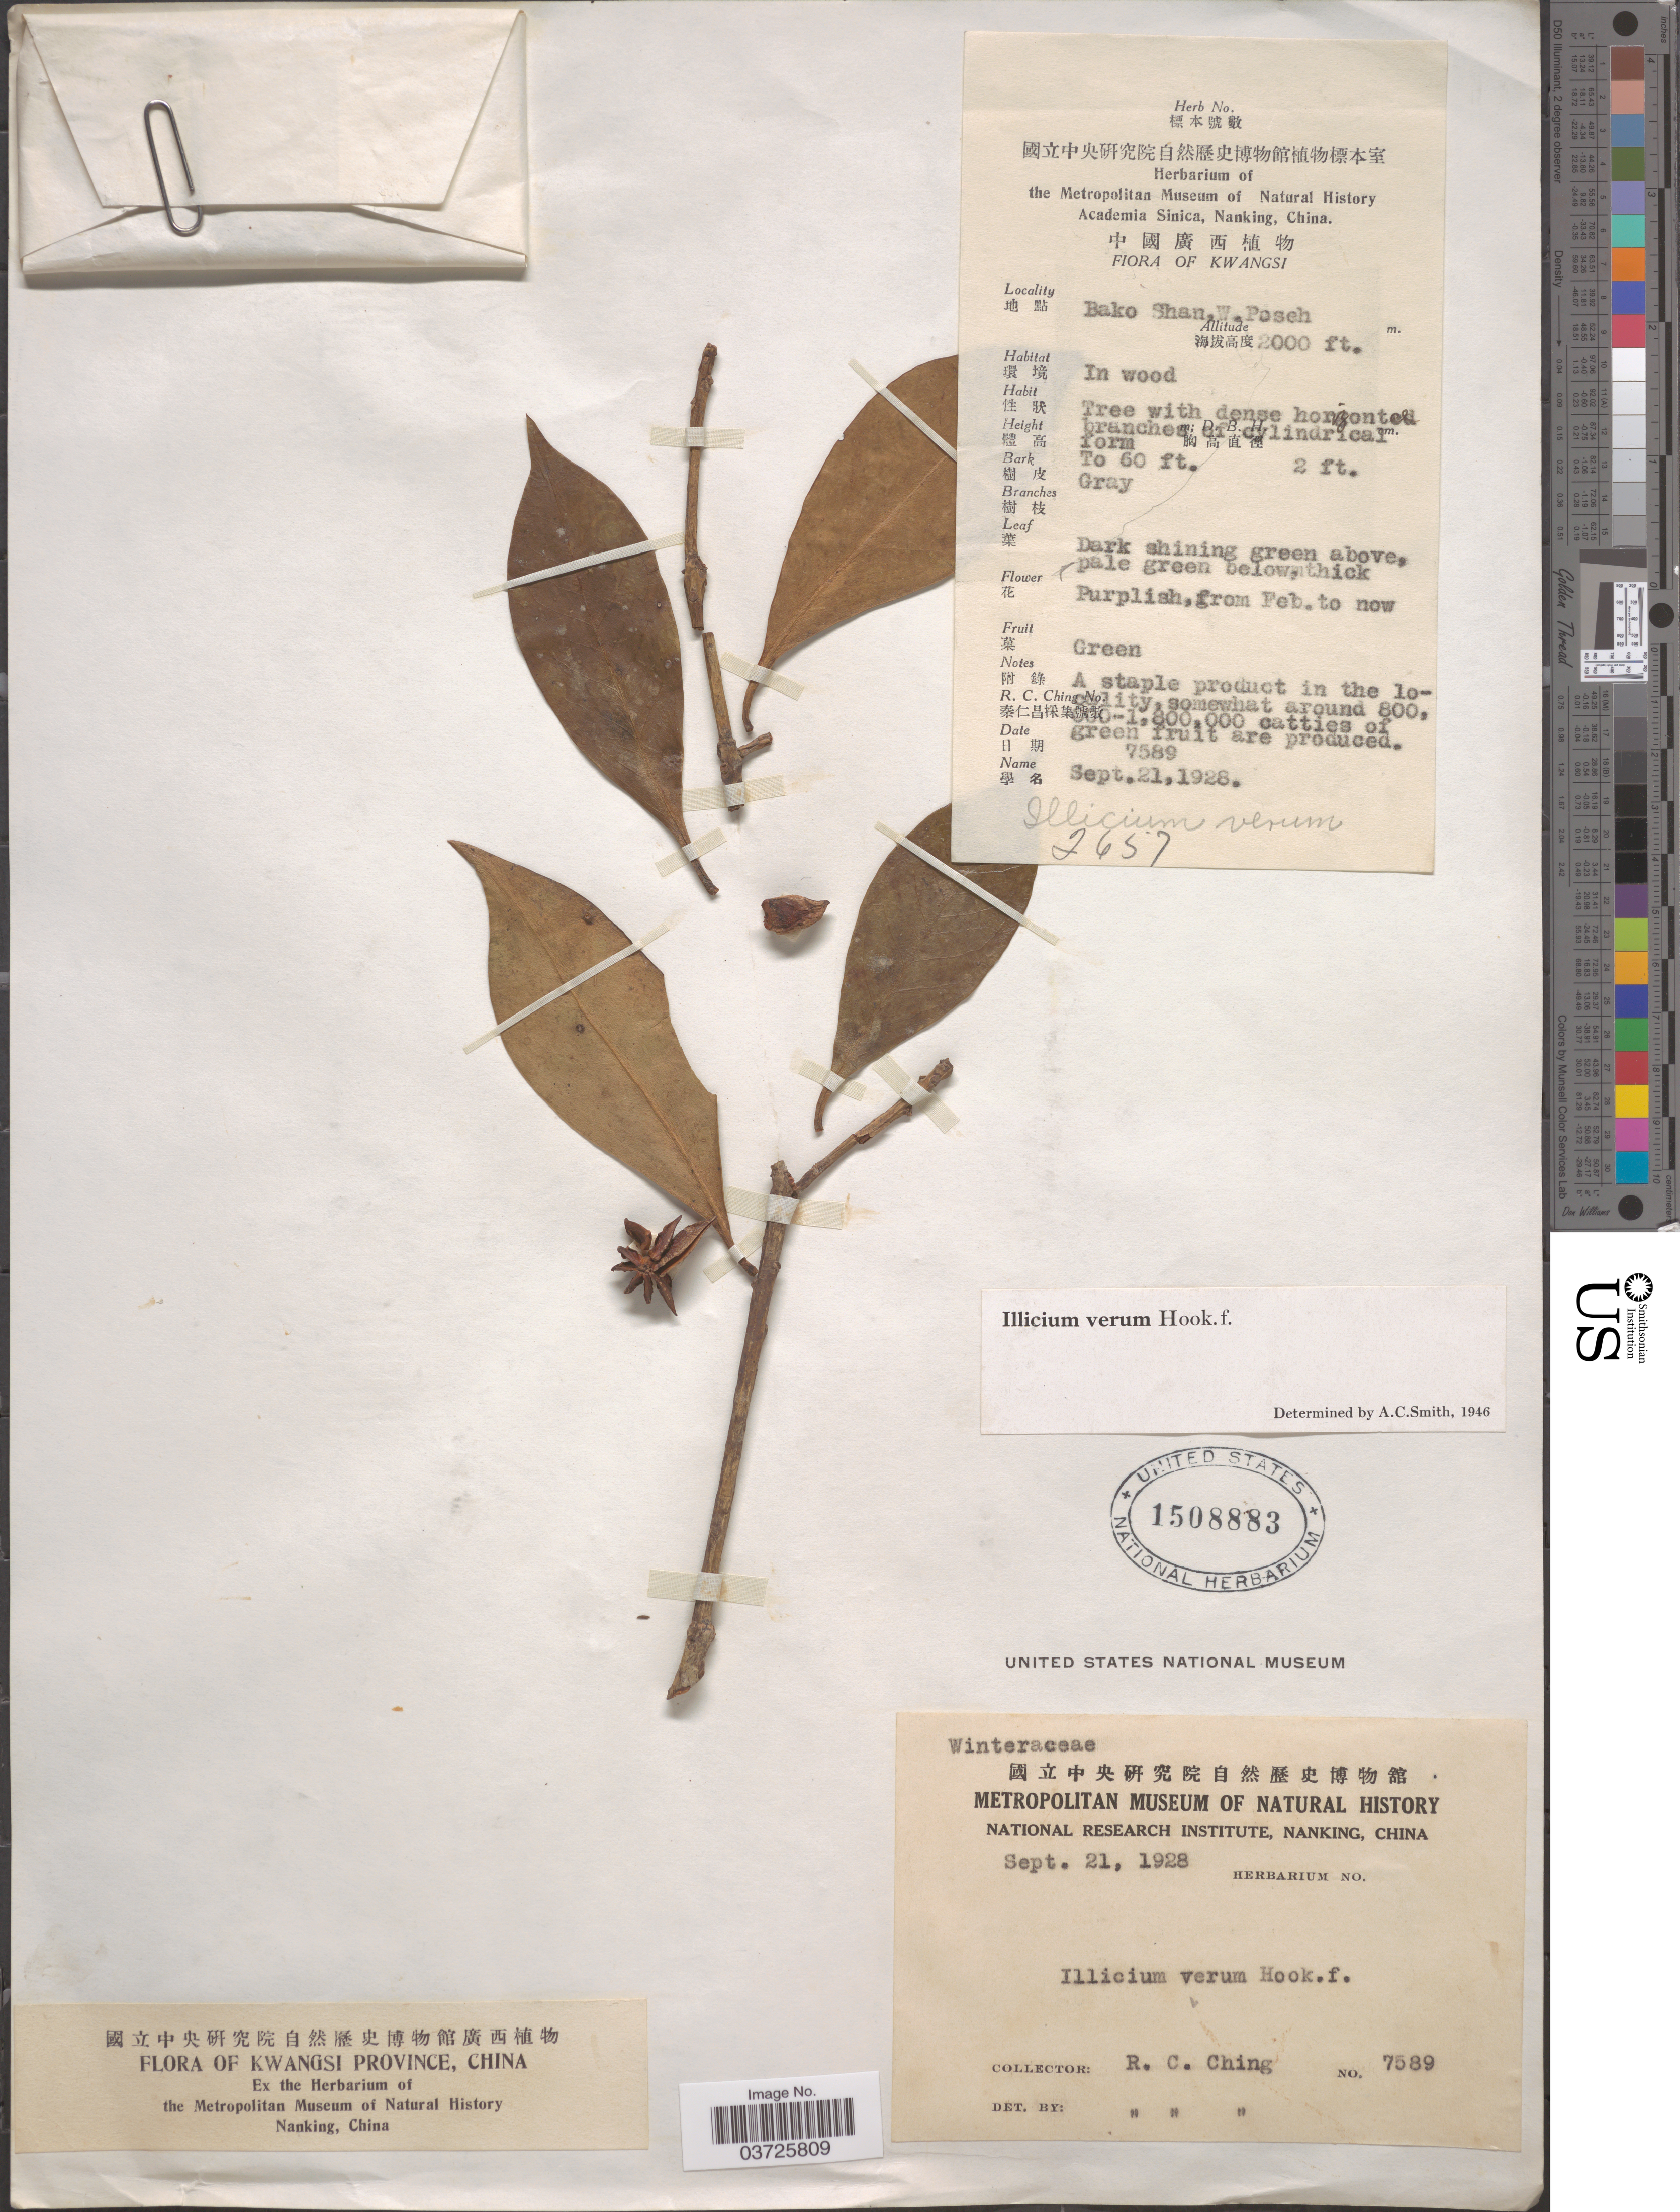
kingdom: Plantae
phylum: Tracheophyta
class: Magnoliopsida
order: Austrobaileyales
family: Schisandraceae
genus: Illicium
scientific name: Illicium verum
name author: Hook. f.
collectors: R. C. Ching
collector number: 7589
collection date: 1928-09-21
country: China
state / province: Guangxi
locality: Kwangsi Province. Bako Shan. W. Poseh.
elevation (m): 610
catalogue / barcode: US 1508883